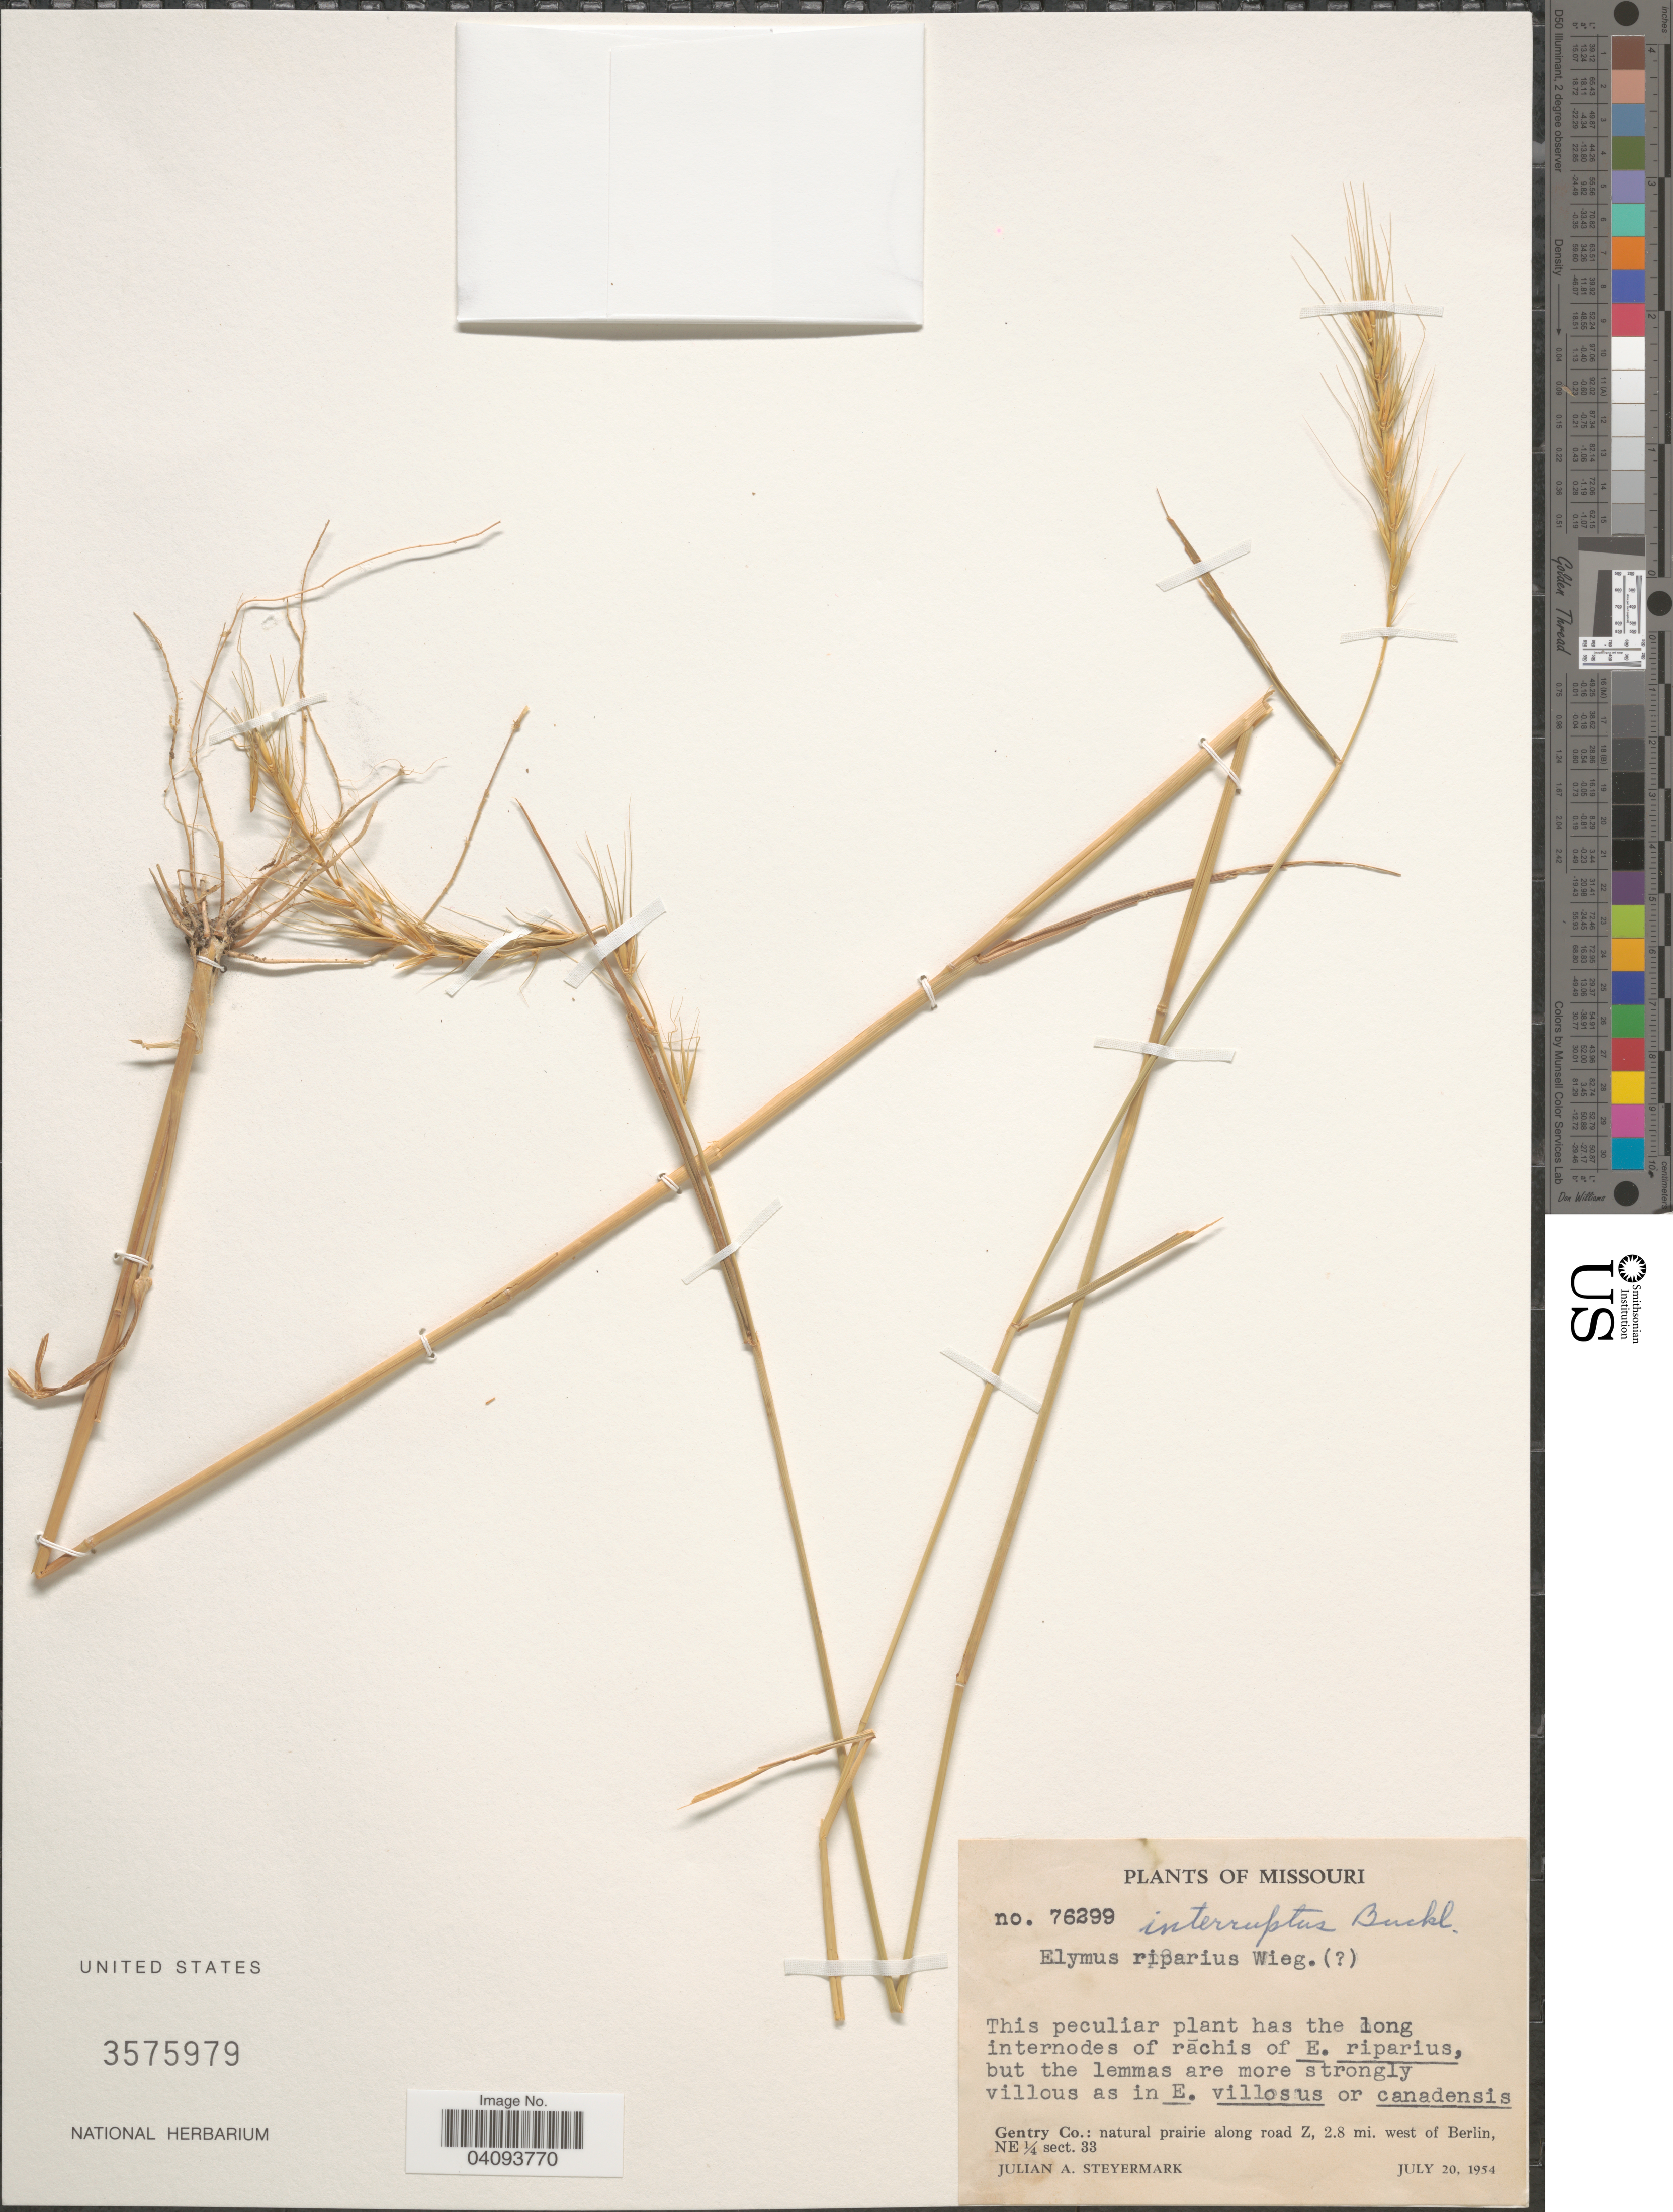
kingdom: Plantae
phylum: Tracheophyta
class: Liliopsida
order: Poales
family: Poaceae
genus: Elymus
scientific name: Elymus interruptus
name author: Buckley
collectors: J. Steyermark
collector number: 76299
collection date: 1954-07-20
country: United States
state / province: Missouri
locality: Gentry Co.: natural prairie along road Z, 2.8 mi. west of Berlin, NE¼ sect.33.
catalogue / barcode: US 3575979